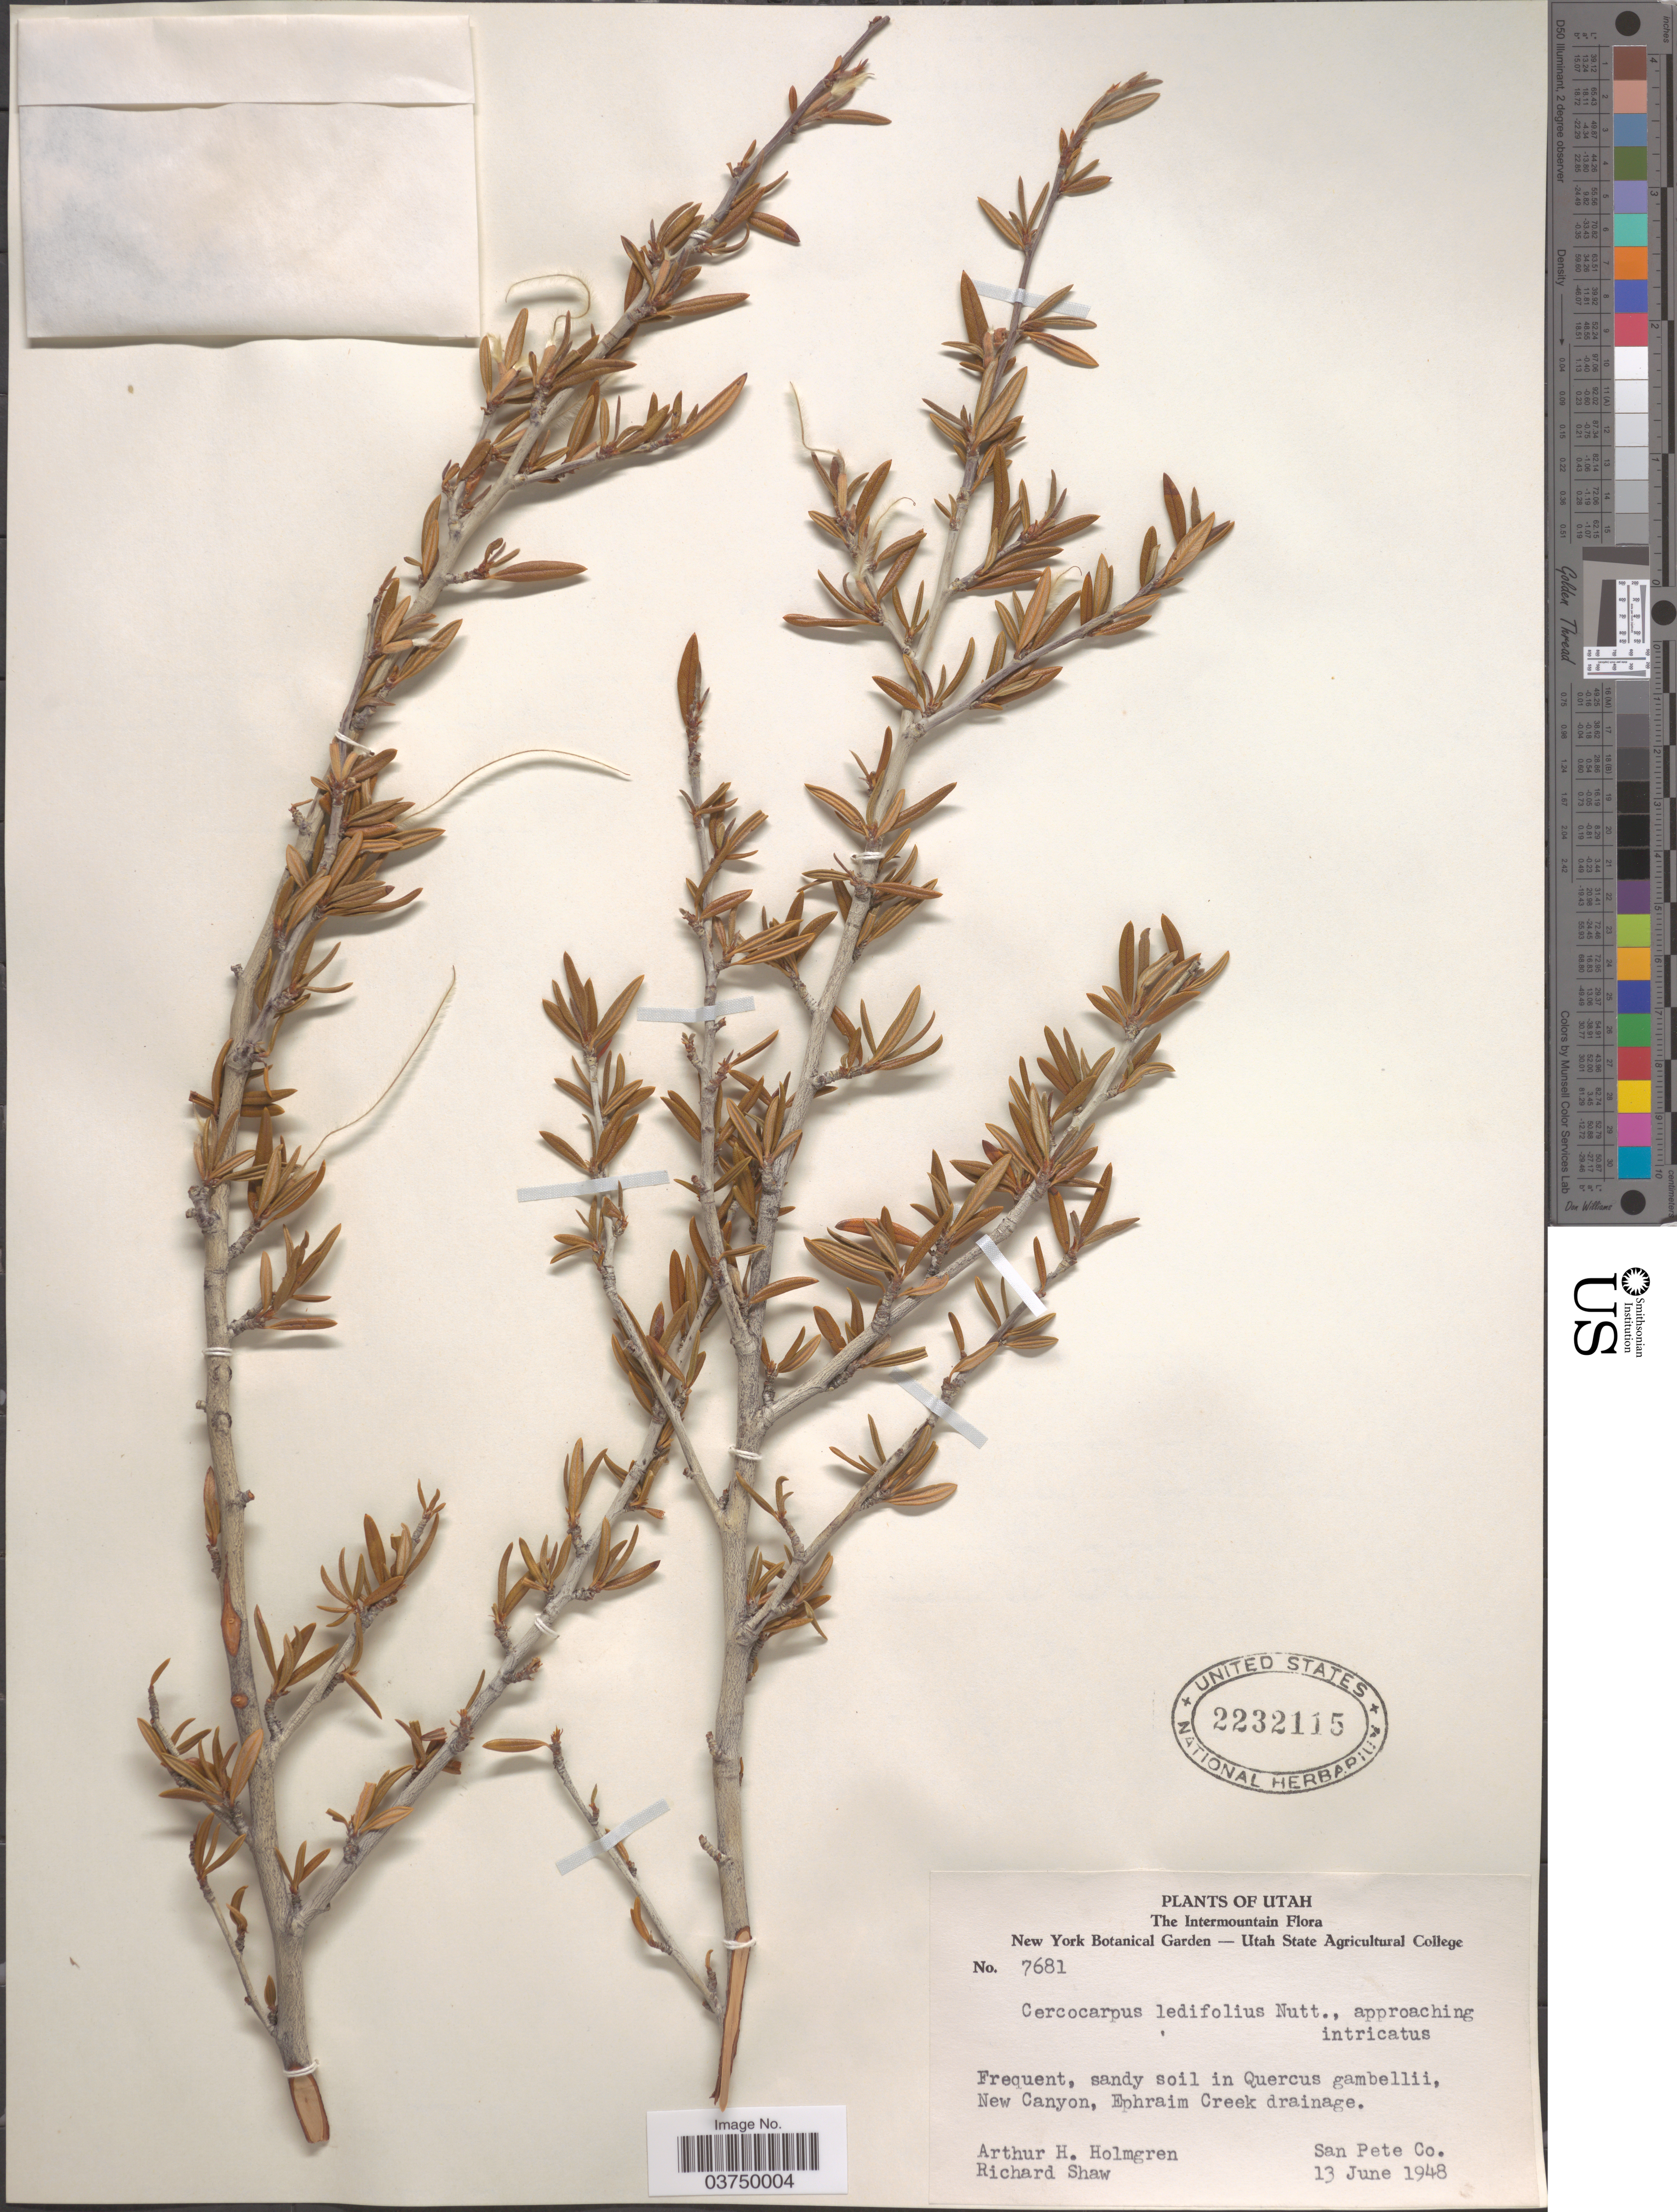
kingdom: Plantae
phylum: Tracheophyta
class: Magnoliopsida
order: Rosales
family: Rosaceae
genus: Cercocarpus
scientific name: Cercocarpus ledifolius var. intercedens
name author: C.K. Schneid.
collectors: A. H. Holmgren & R. Hoshaw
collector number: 7681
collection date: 1948-06-13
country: United States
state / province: Utah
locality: The Intermountain. Sandy soil in Quercus gambellii, New Canyon, Ephraim Creek drainage. San Pete Co.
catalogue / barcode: US 2232115